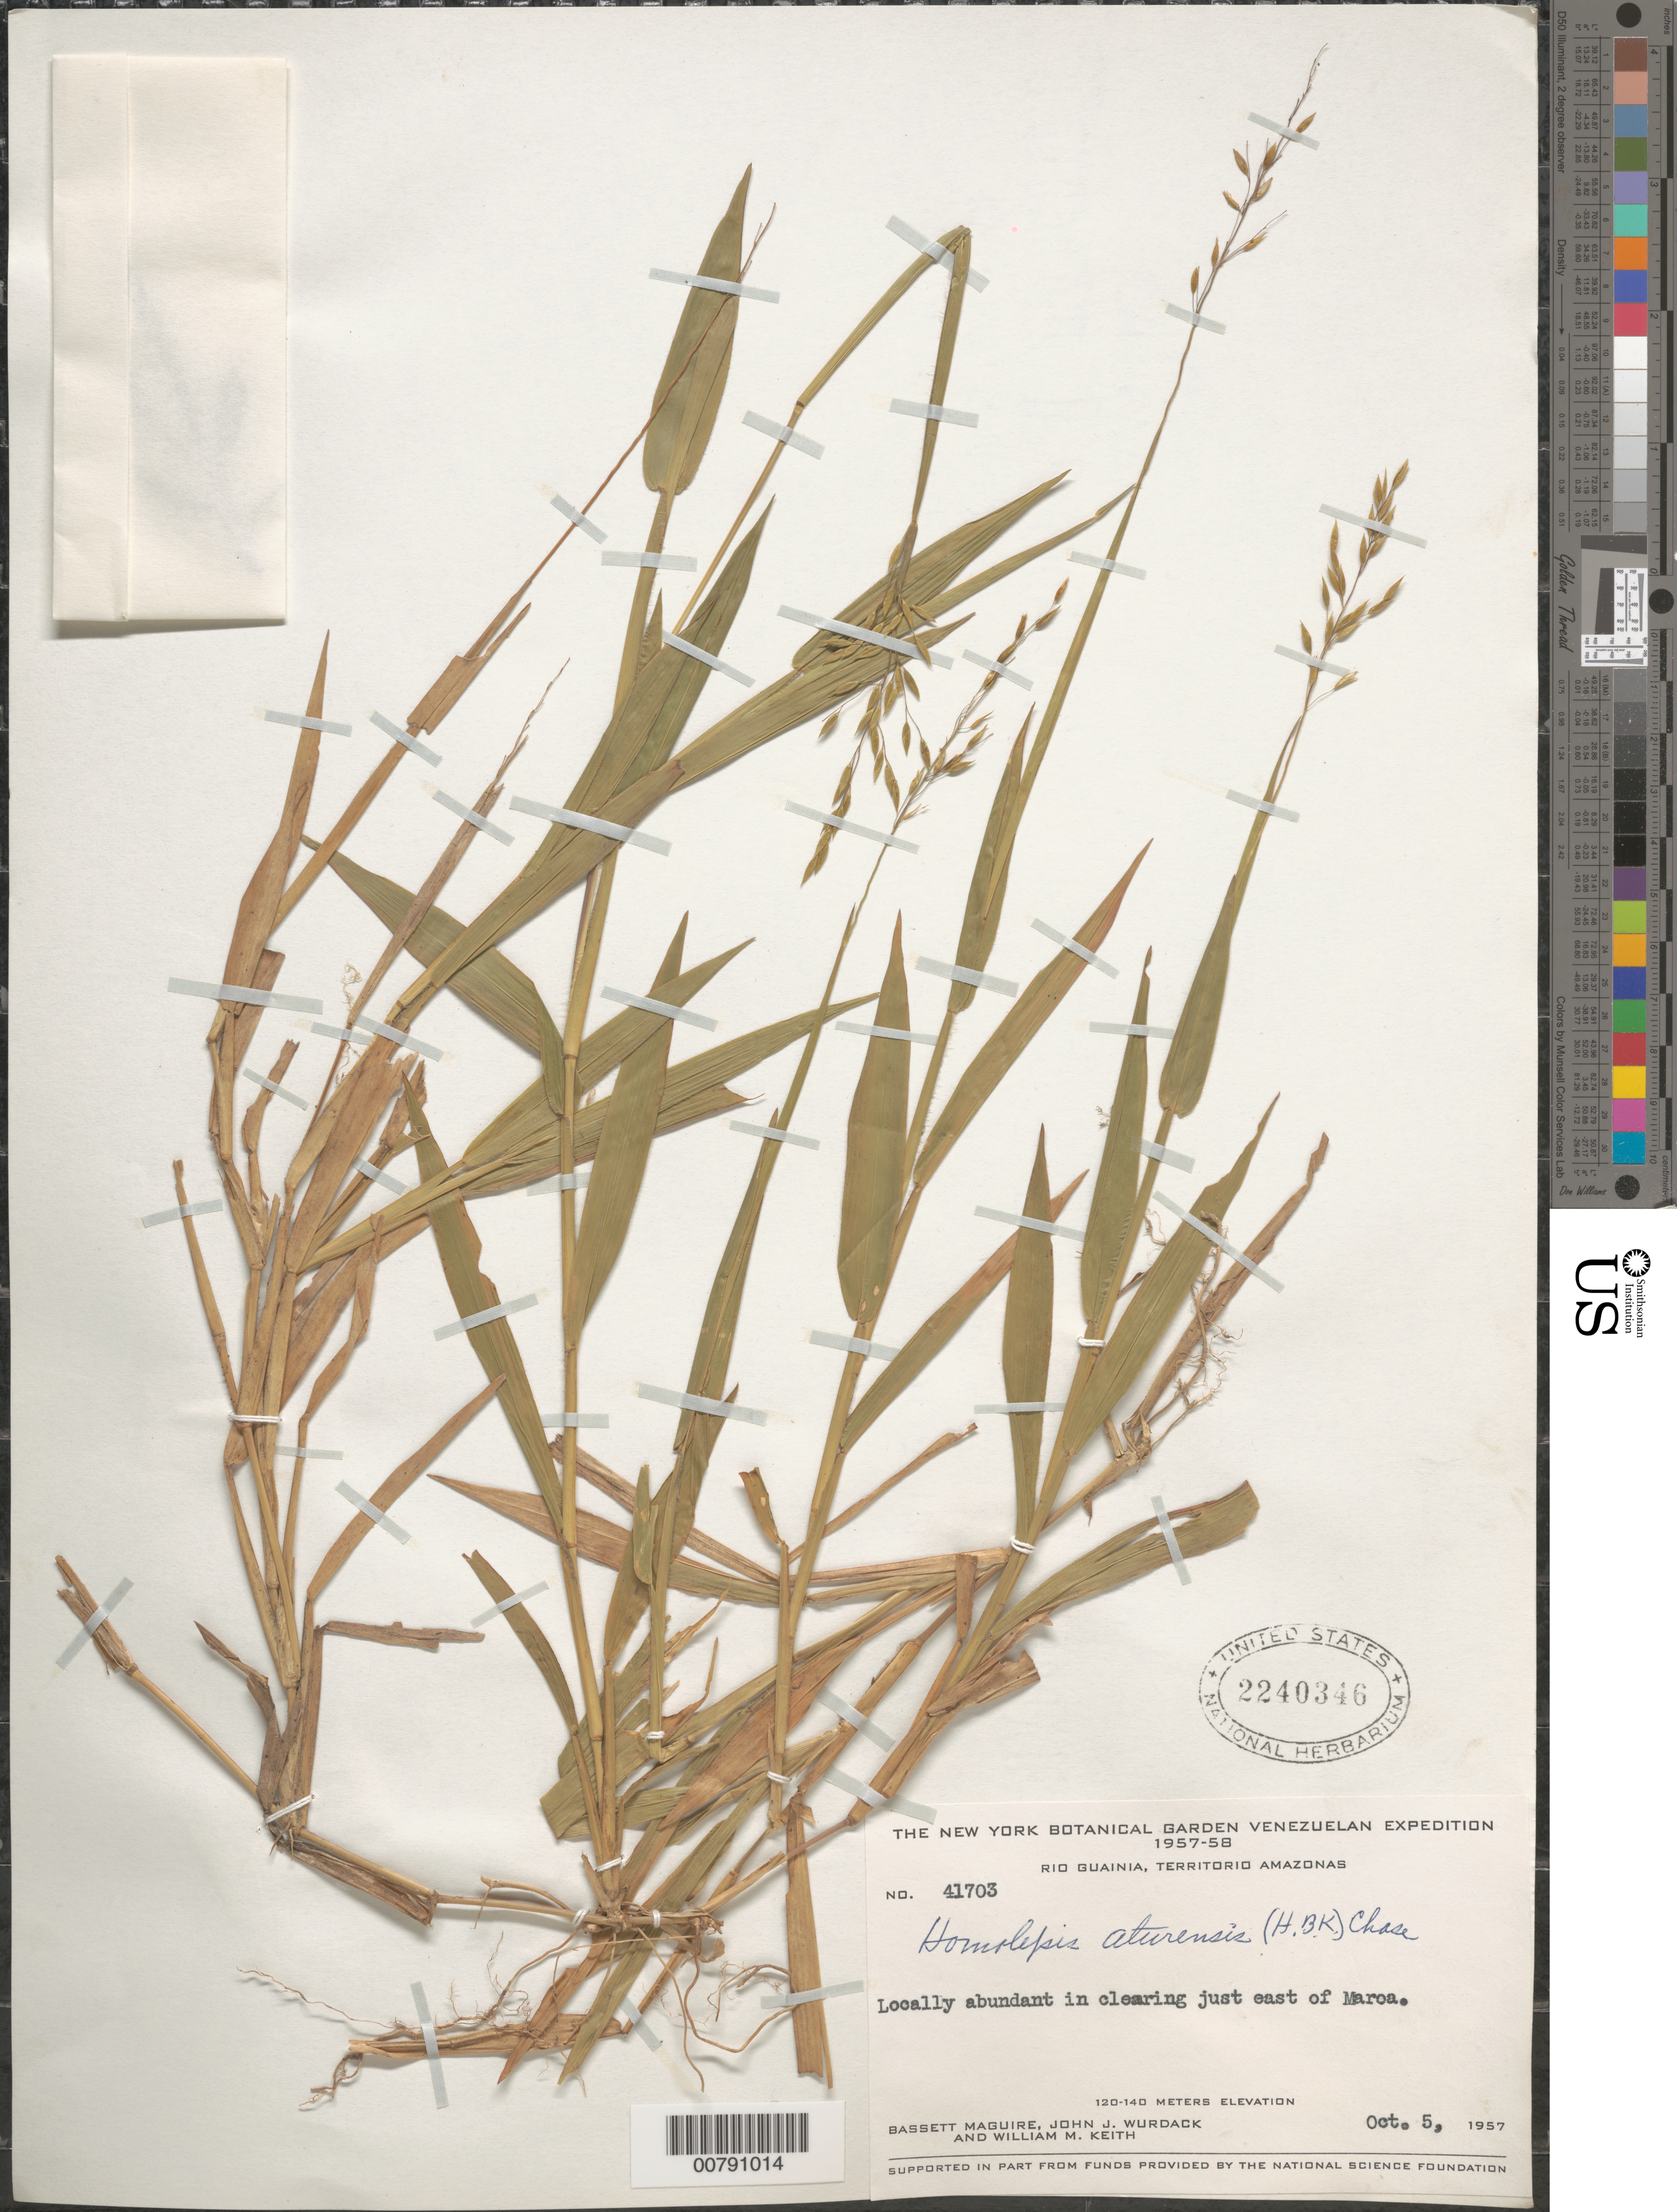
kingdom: Plantae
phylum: Tracheophyta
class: Liliopsida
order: Poales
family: Poaceae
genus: Homolepis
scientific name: Homolepis aturensis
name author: (Kunth) Chase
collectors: B. Maguire, J. J. Wurdack & W. Keith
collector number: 41703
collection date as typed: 5-Oct-57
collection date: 1957-10-05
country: Venezuela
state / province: Amazonas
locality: Río Guainía, E of Maroa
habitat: Clearing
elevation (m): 120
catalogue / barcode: US 2240346